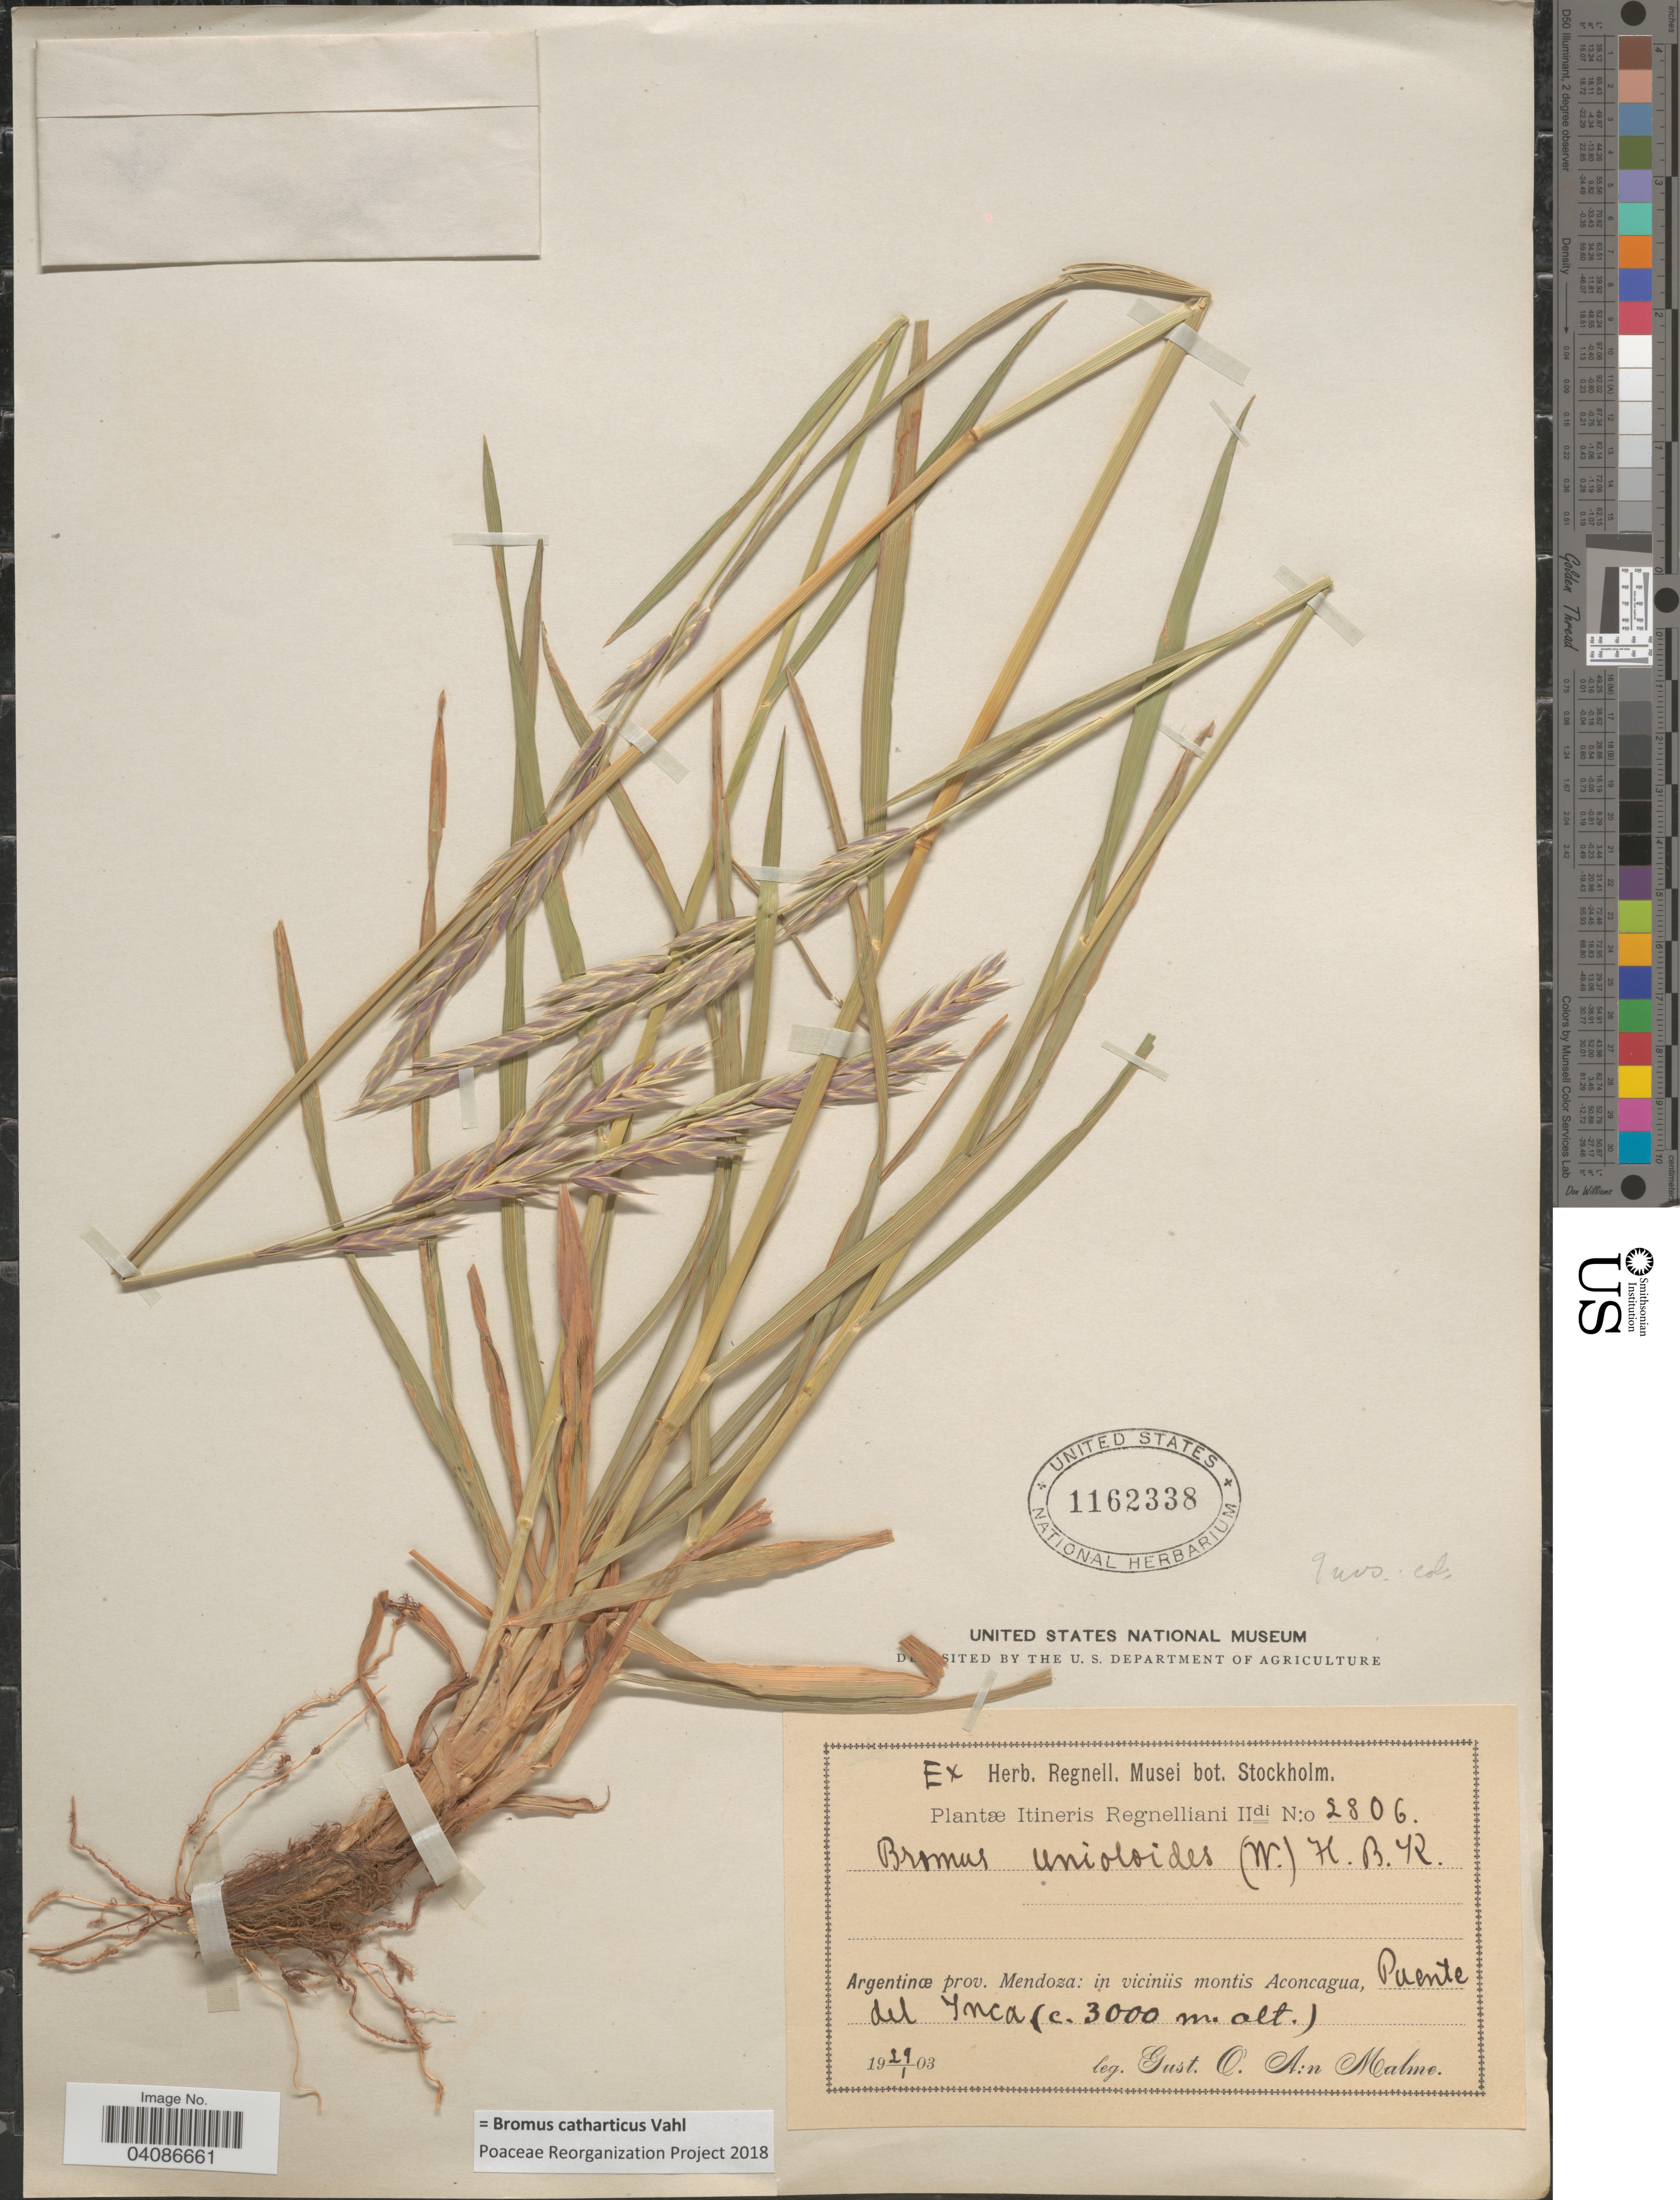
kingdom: Plantae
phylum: Tracheophyta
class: Liliopsida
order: Poales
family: Poaceae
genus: Bromus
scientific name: Bromus catharticus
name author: Vahl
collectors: G. O. A. Malme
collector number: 2806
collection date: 1903-01-29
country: Argentina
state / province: Mendoza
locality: Itineris Regnelliani IIdi. In viciniis montis Aconcagua, Puente del Inca.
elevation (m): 3000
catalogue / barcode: US 1162338